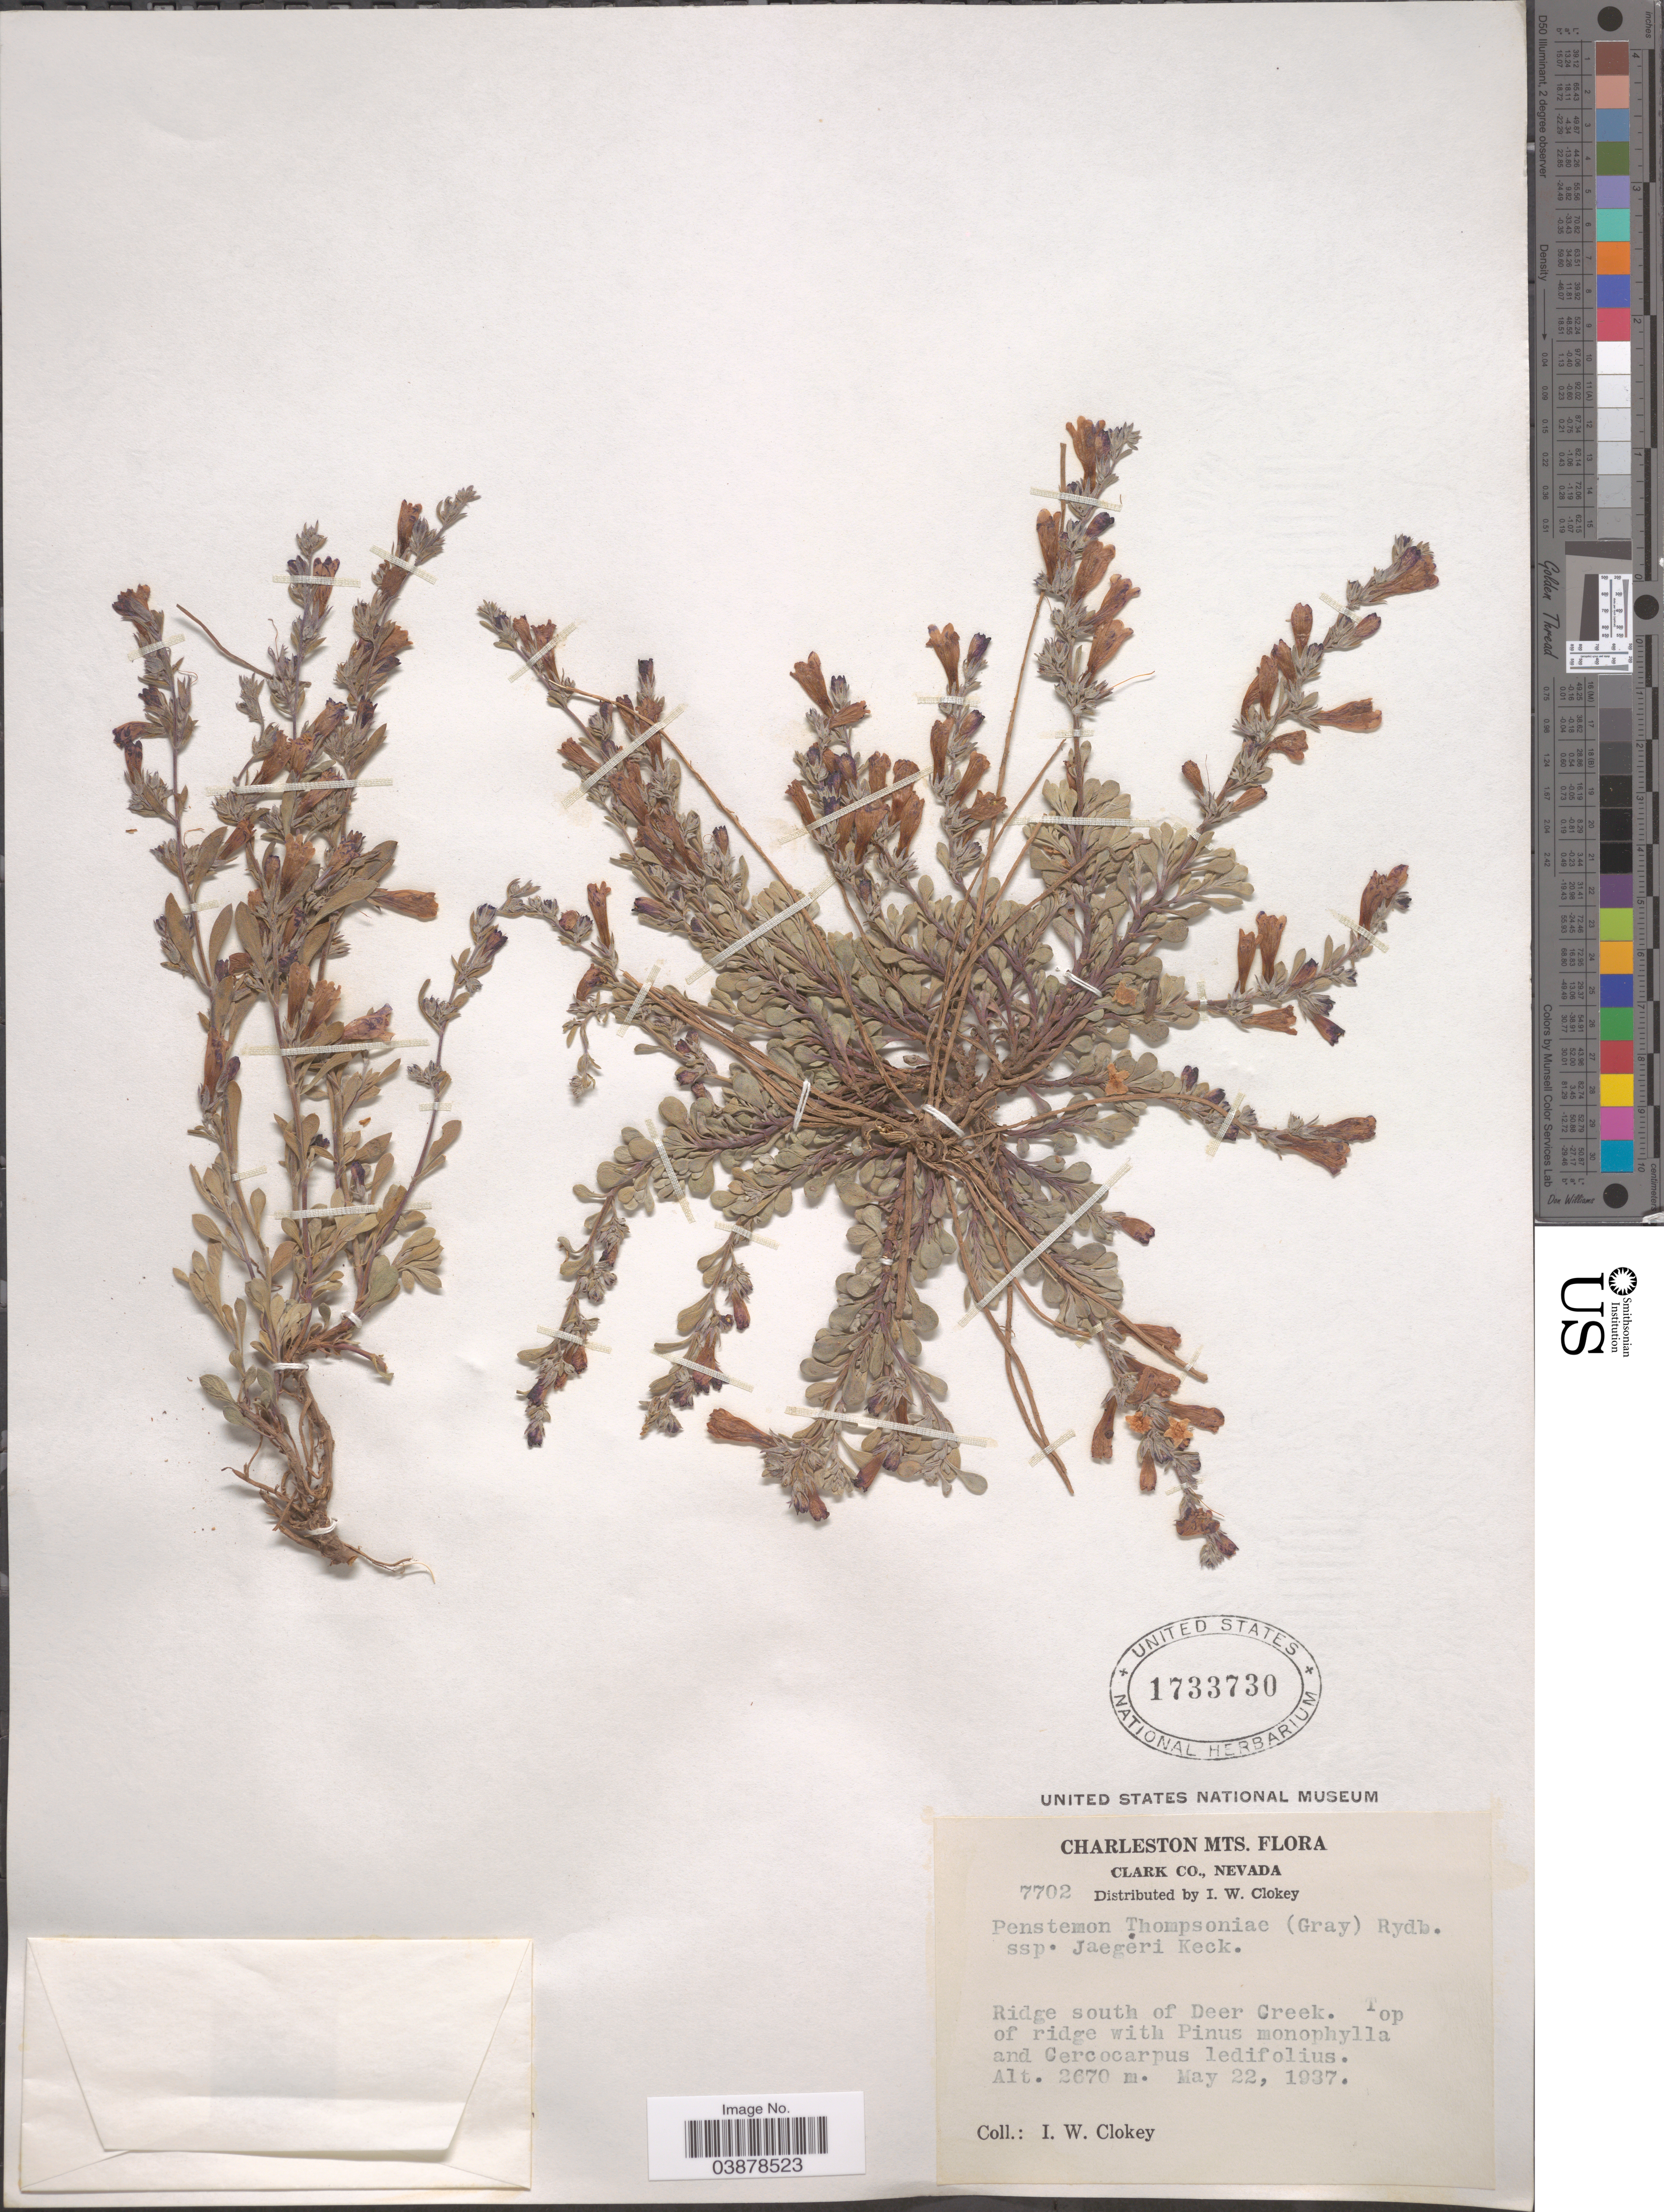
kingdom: Plantae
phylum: Tracheophyta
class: Magnoliopsida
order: Lamiales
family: Plantaginaceae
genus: Penstemon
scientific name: Penstemon thompsonaie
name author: (A. Gray) Rydb.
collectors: I. W. Clokey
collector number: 7702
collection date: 1937-05-22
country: United States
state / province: Nevada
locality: Charleston Mts. Clark Co. Ridge south of Deer Creek. Top of ridge.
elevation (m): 2670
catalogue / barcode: US 1733730